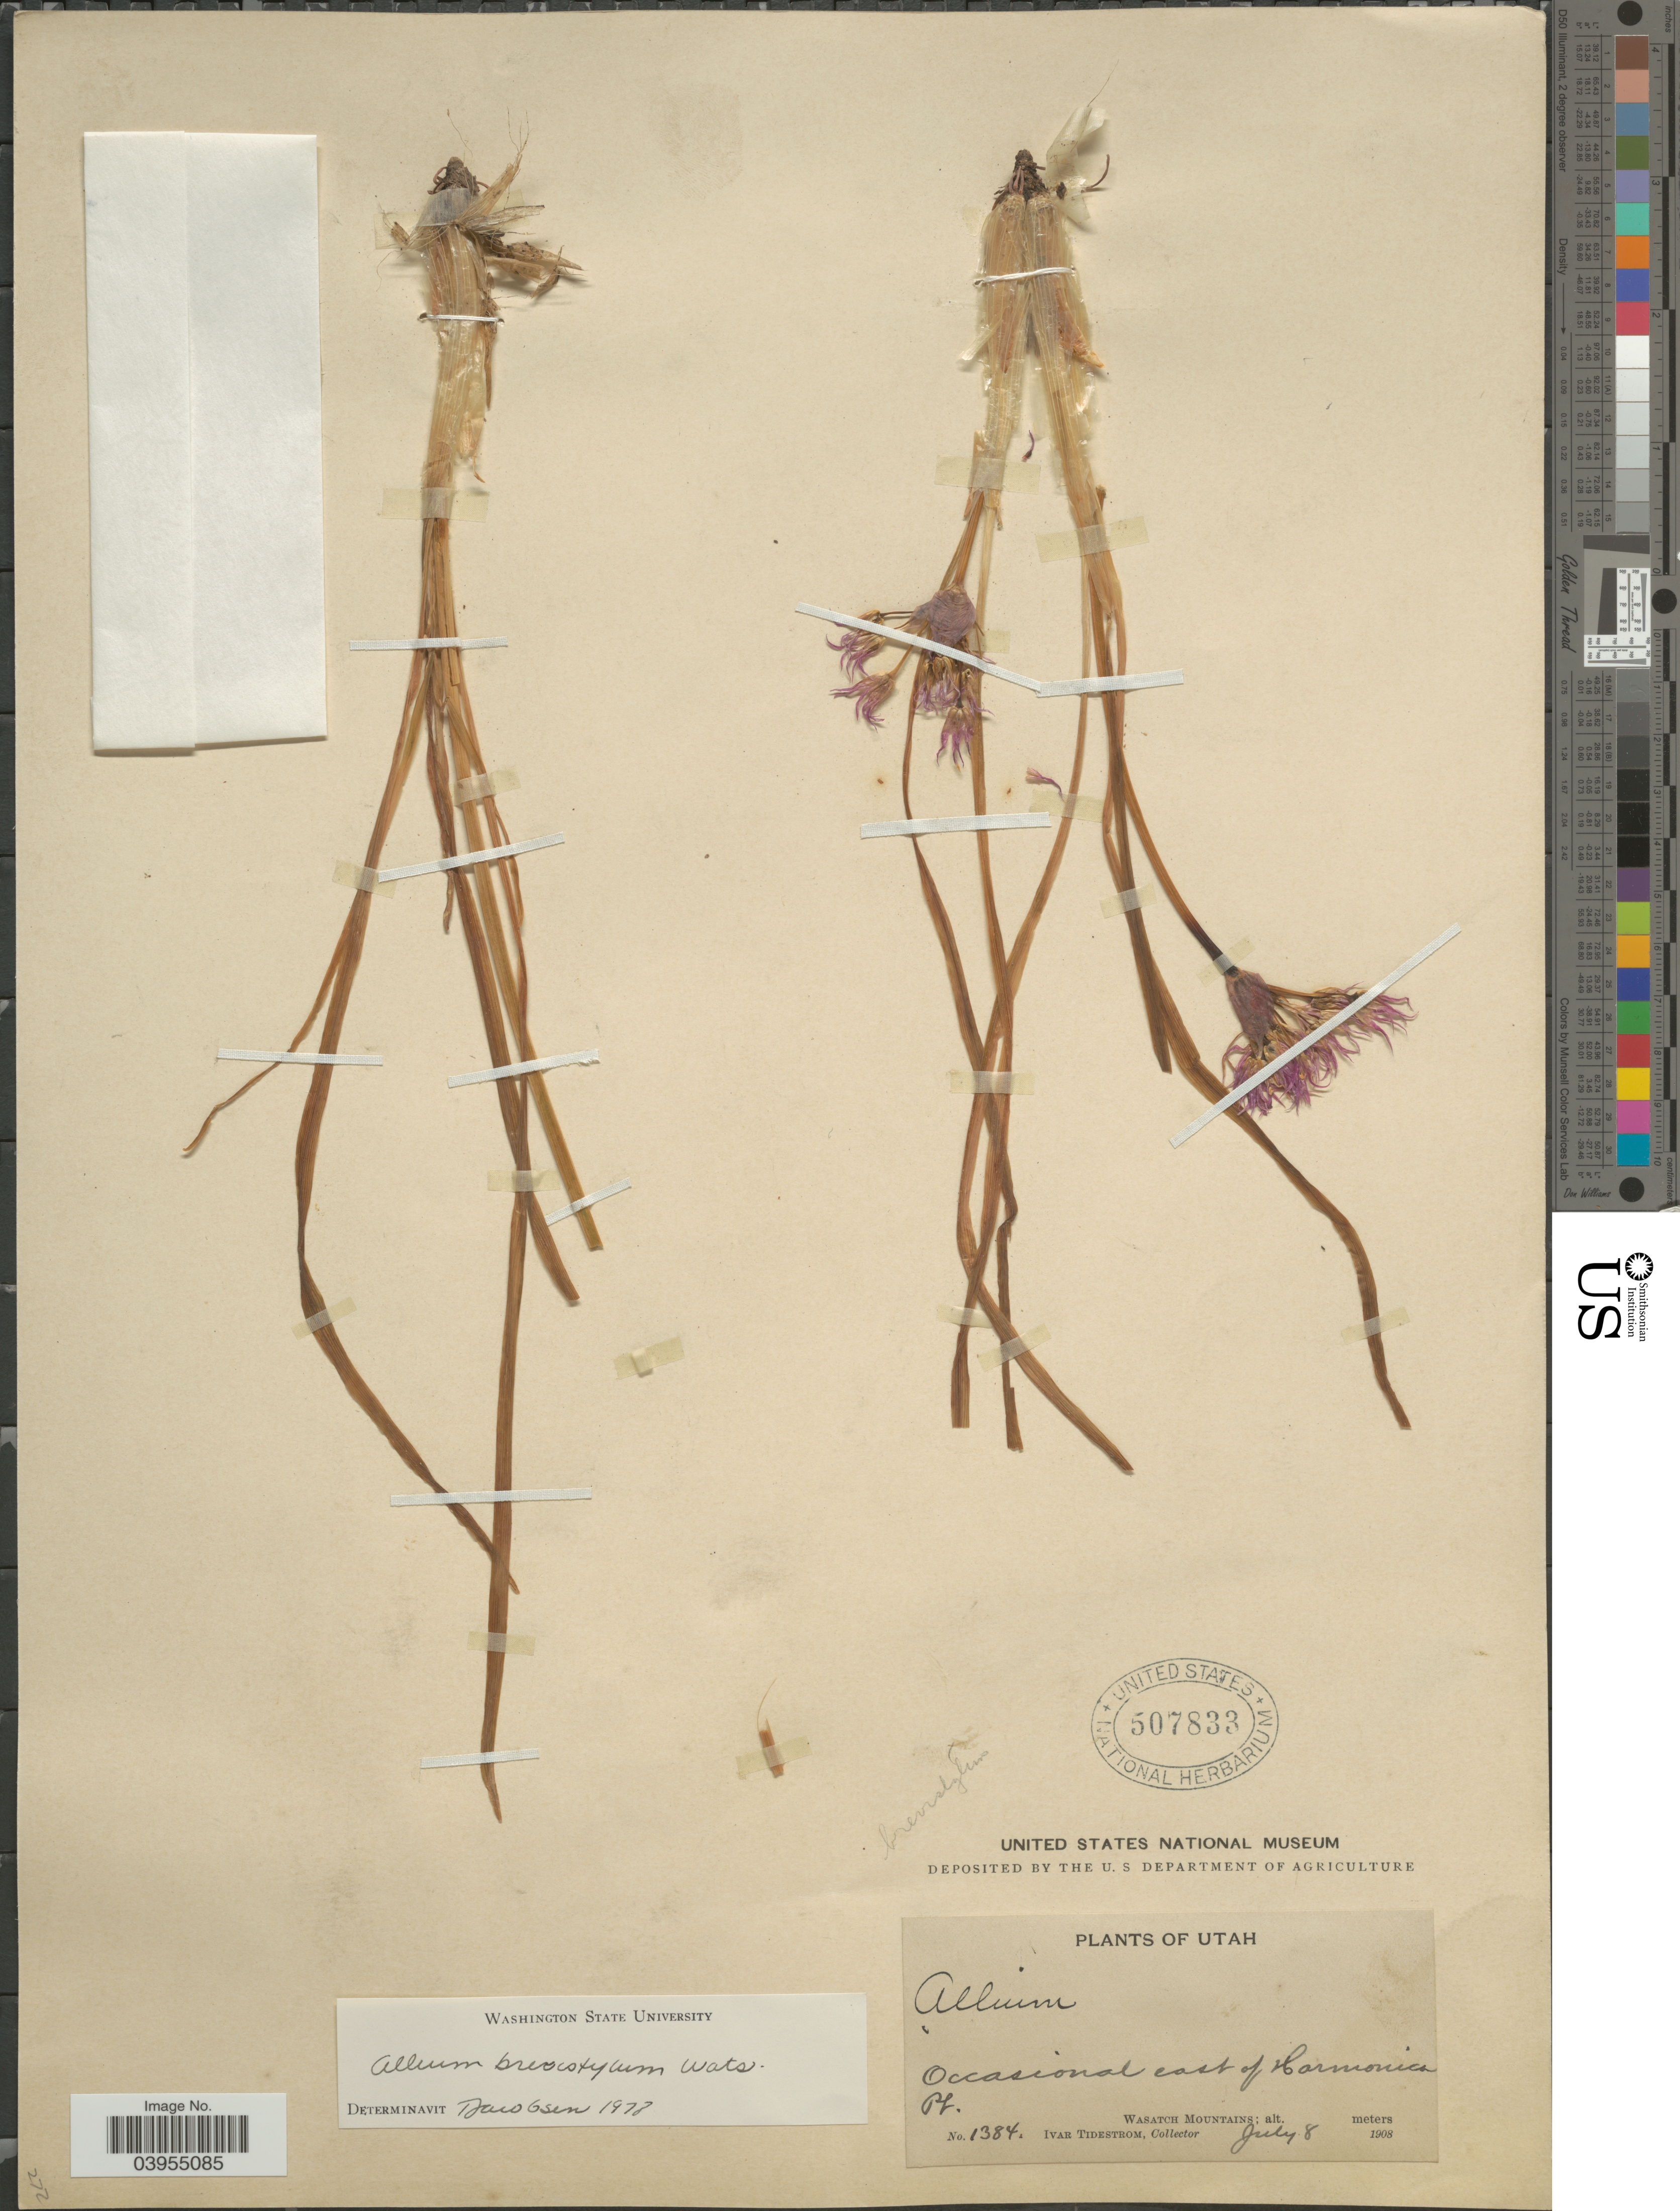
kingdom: Plantae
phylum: Tracheophyta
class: Liliopsida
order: Asparagales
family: Amaryllidaceae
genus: Allium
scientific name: Allium brevistylum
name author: S. Watson in C. King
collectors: I. F. Tidestrom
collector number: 1384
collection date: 1908-07-08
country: United States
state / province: Utah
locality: Occasional east of Harmonica Pt. Wasatch Mountains.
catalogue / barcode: US 507833